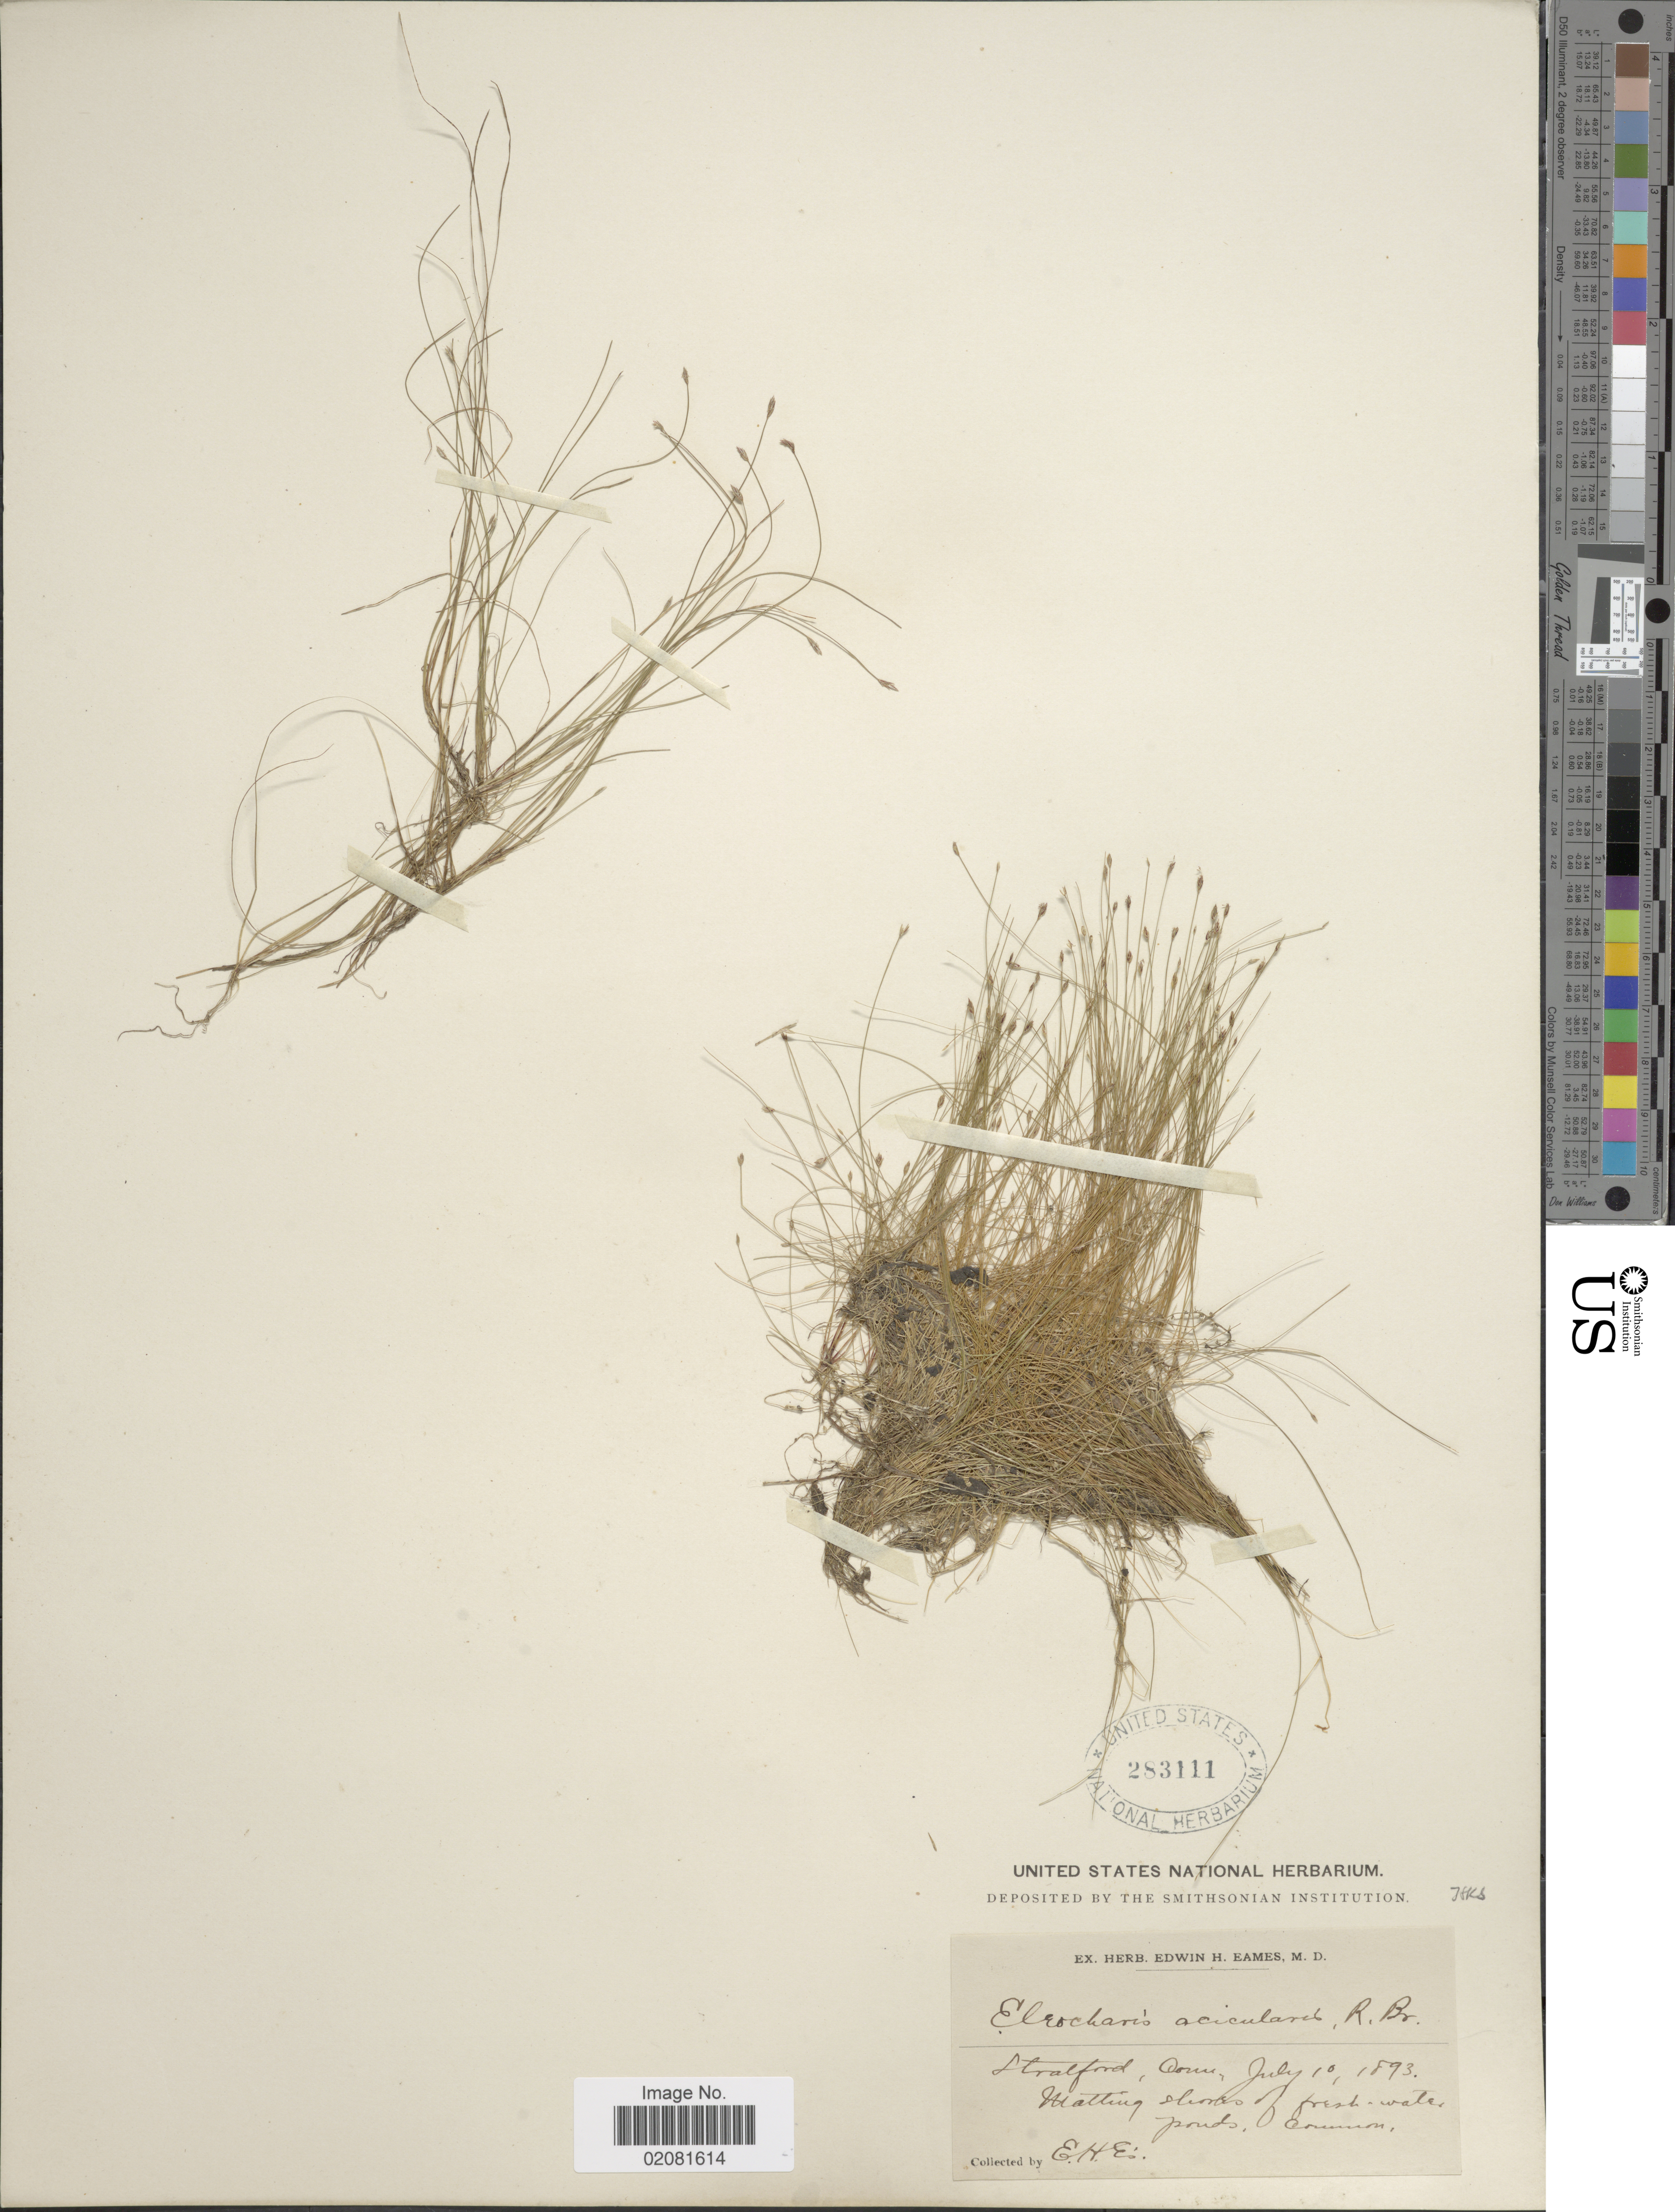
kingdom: Plantae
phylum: Tracheophyta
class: Liliopsida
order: Poales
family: Cyperaceae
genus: Eleocharis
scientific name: Eleocharis acicularis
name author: (L.) Roem. & Schult.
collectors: E. H. Eames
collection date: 1893-07-10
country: United States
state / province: Connecticut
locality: Stratford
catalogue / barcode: US 283111